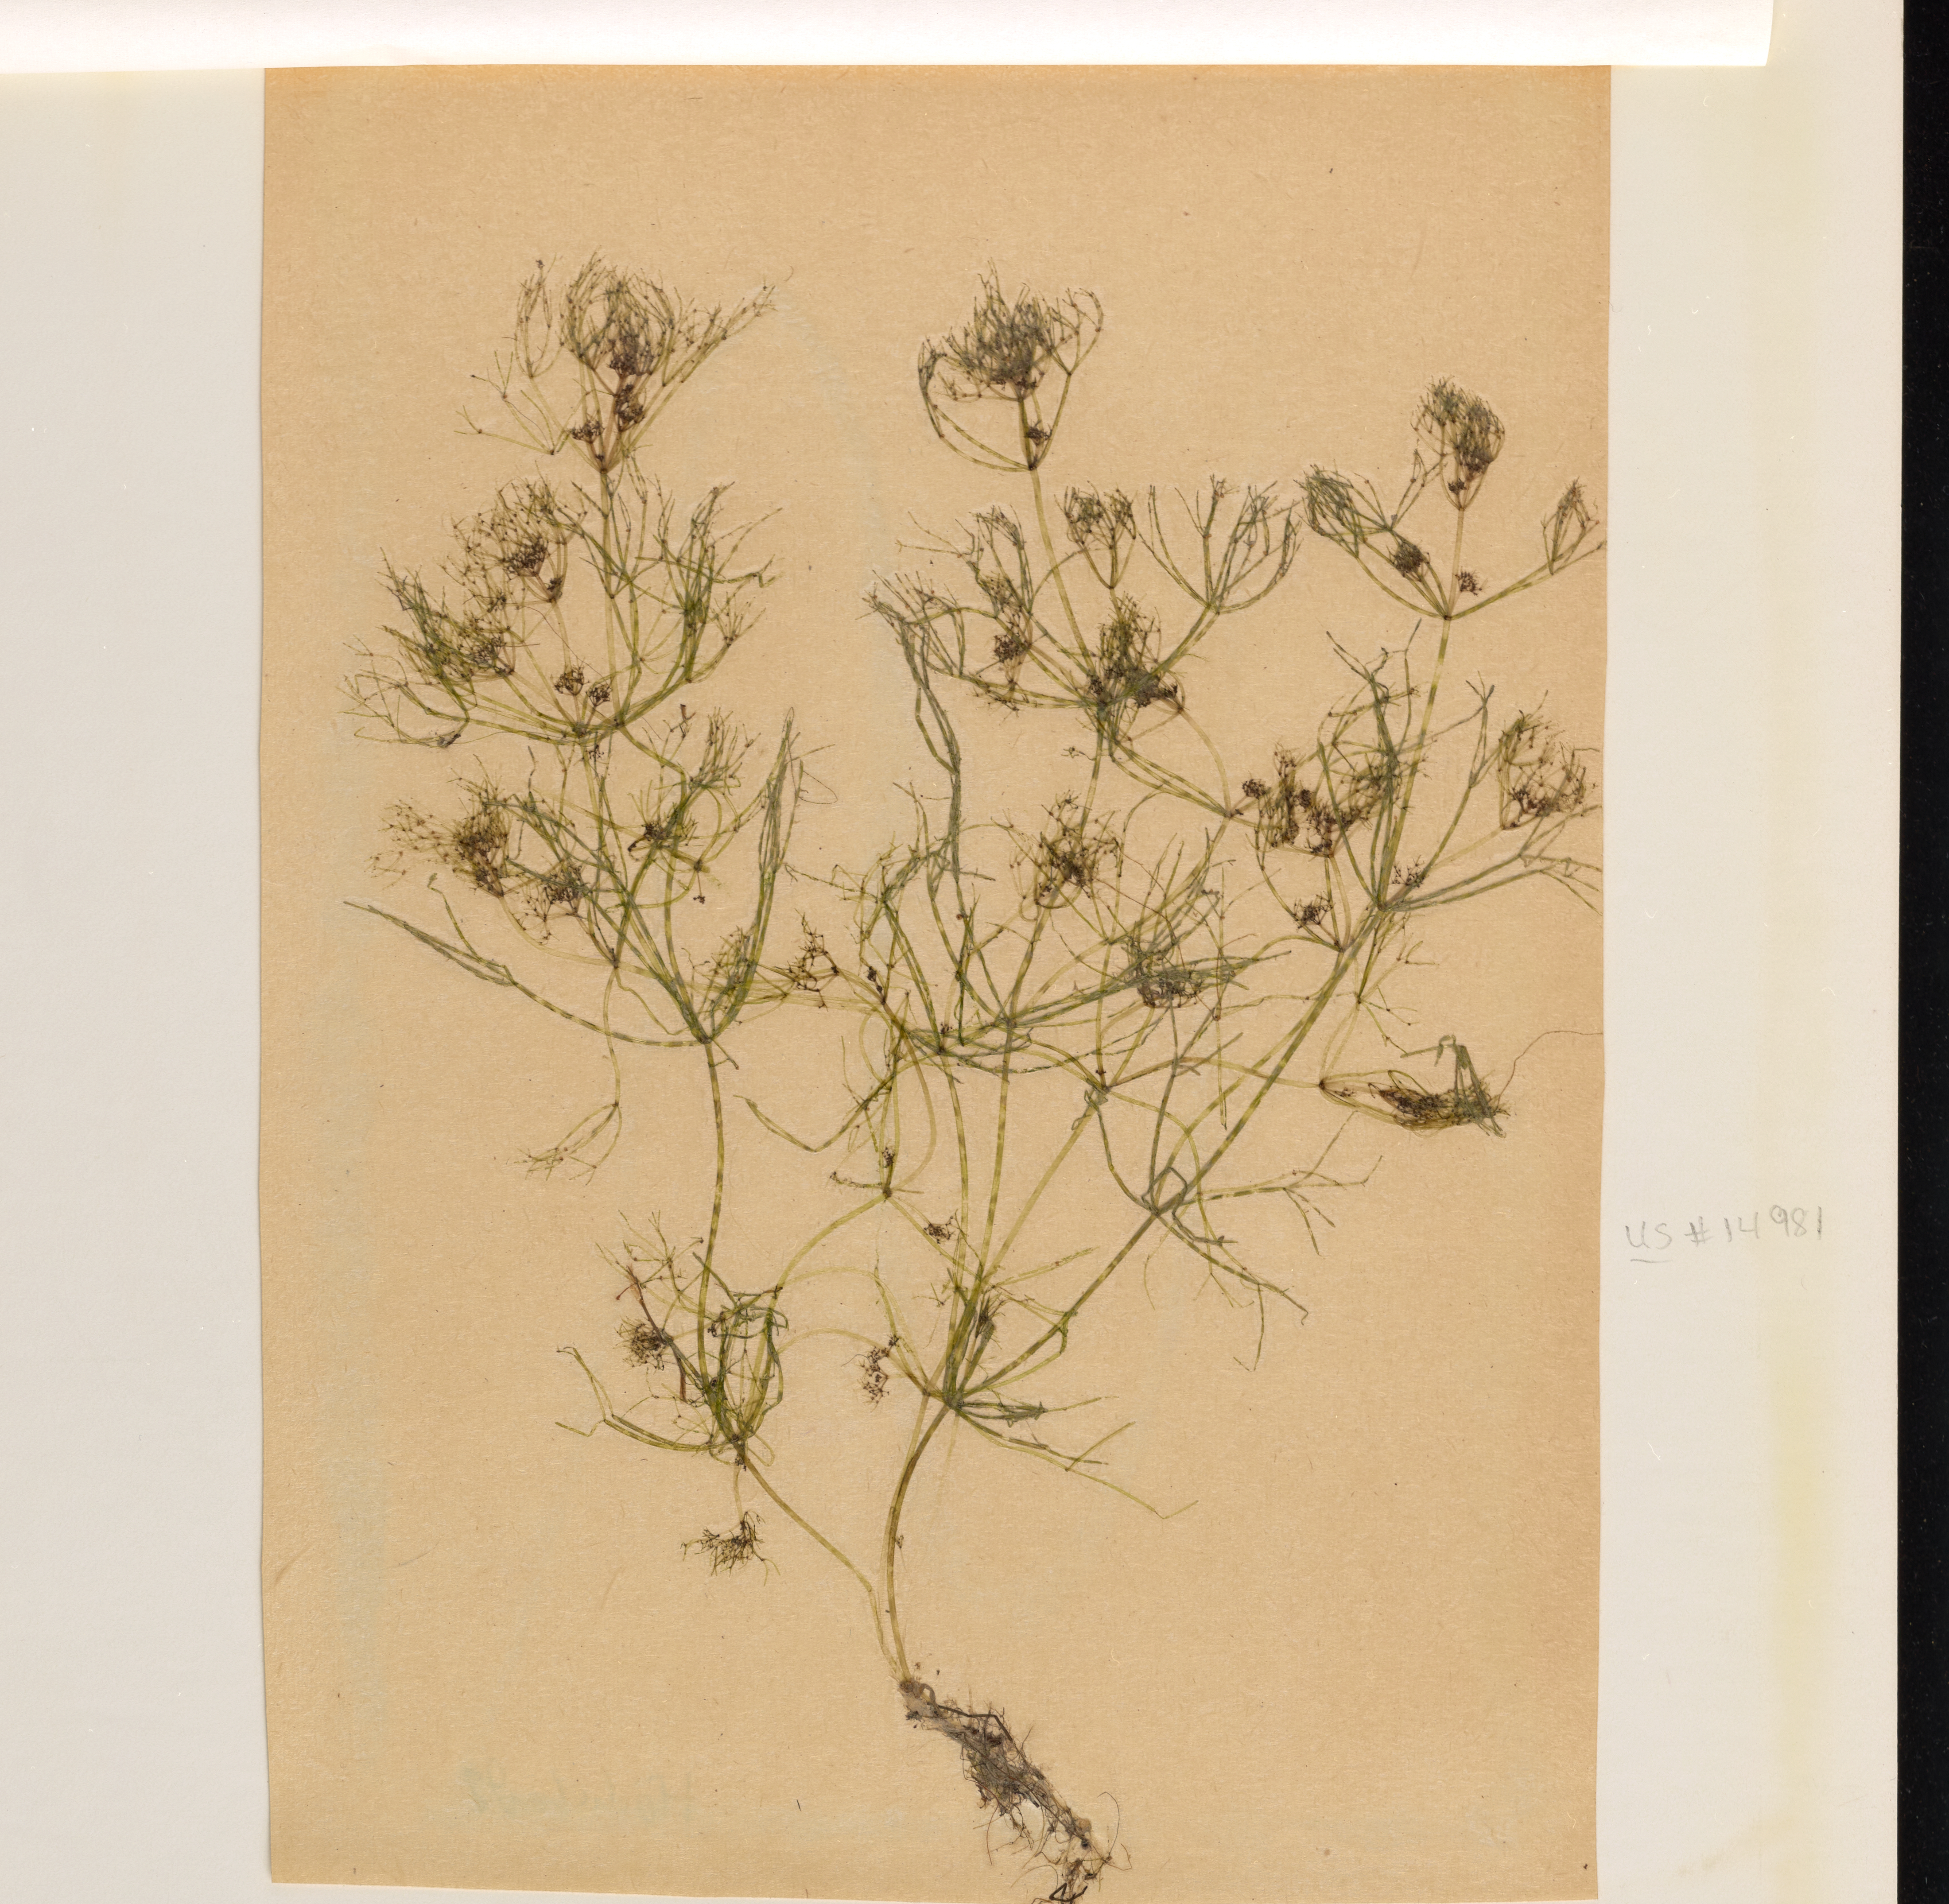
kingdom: Plantae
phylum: Charophyta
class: Charophyceae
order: Charales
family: Characeae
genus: Nitella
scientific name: Nitella gracilis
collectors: T. Franke, W. Krause & H. Krause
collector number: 36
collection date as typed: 29 Aug 1983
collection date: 1983-08-29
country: Germany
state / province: Bayern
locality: Poppenwind, hochstadt ad der aisch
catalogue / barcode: US 14981